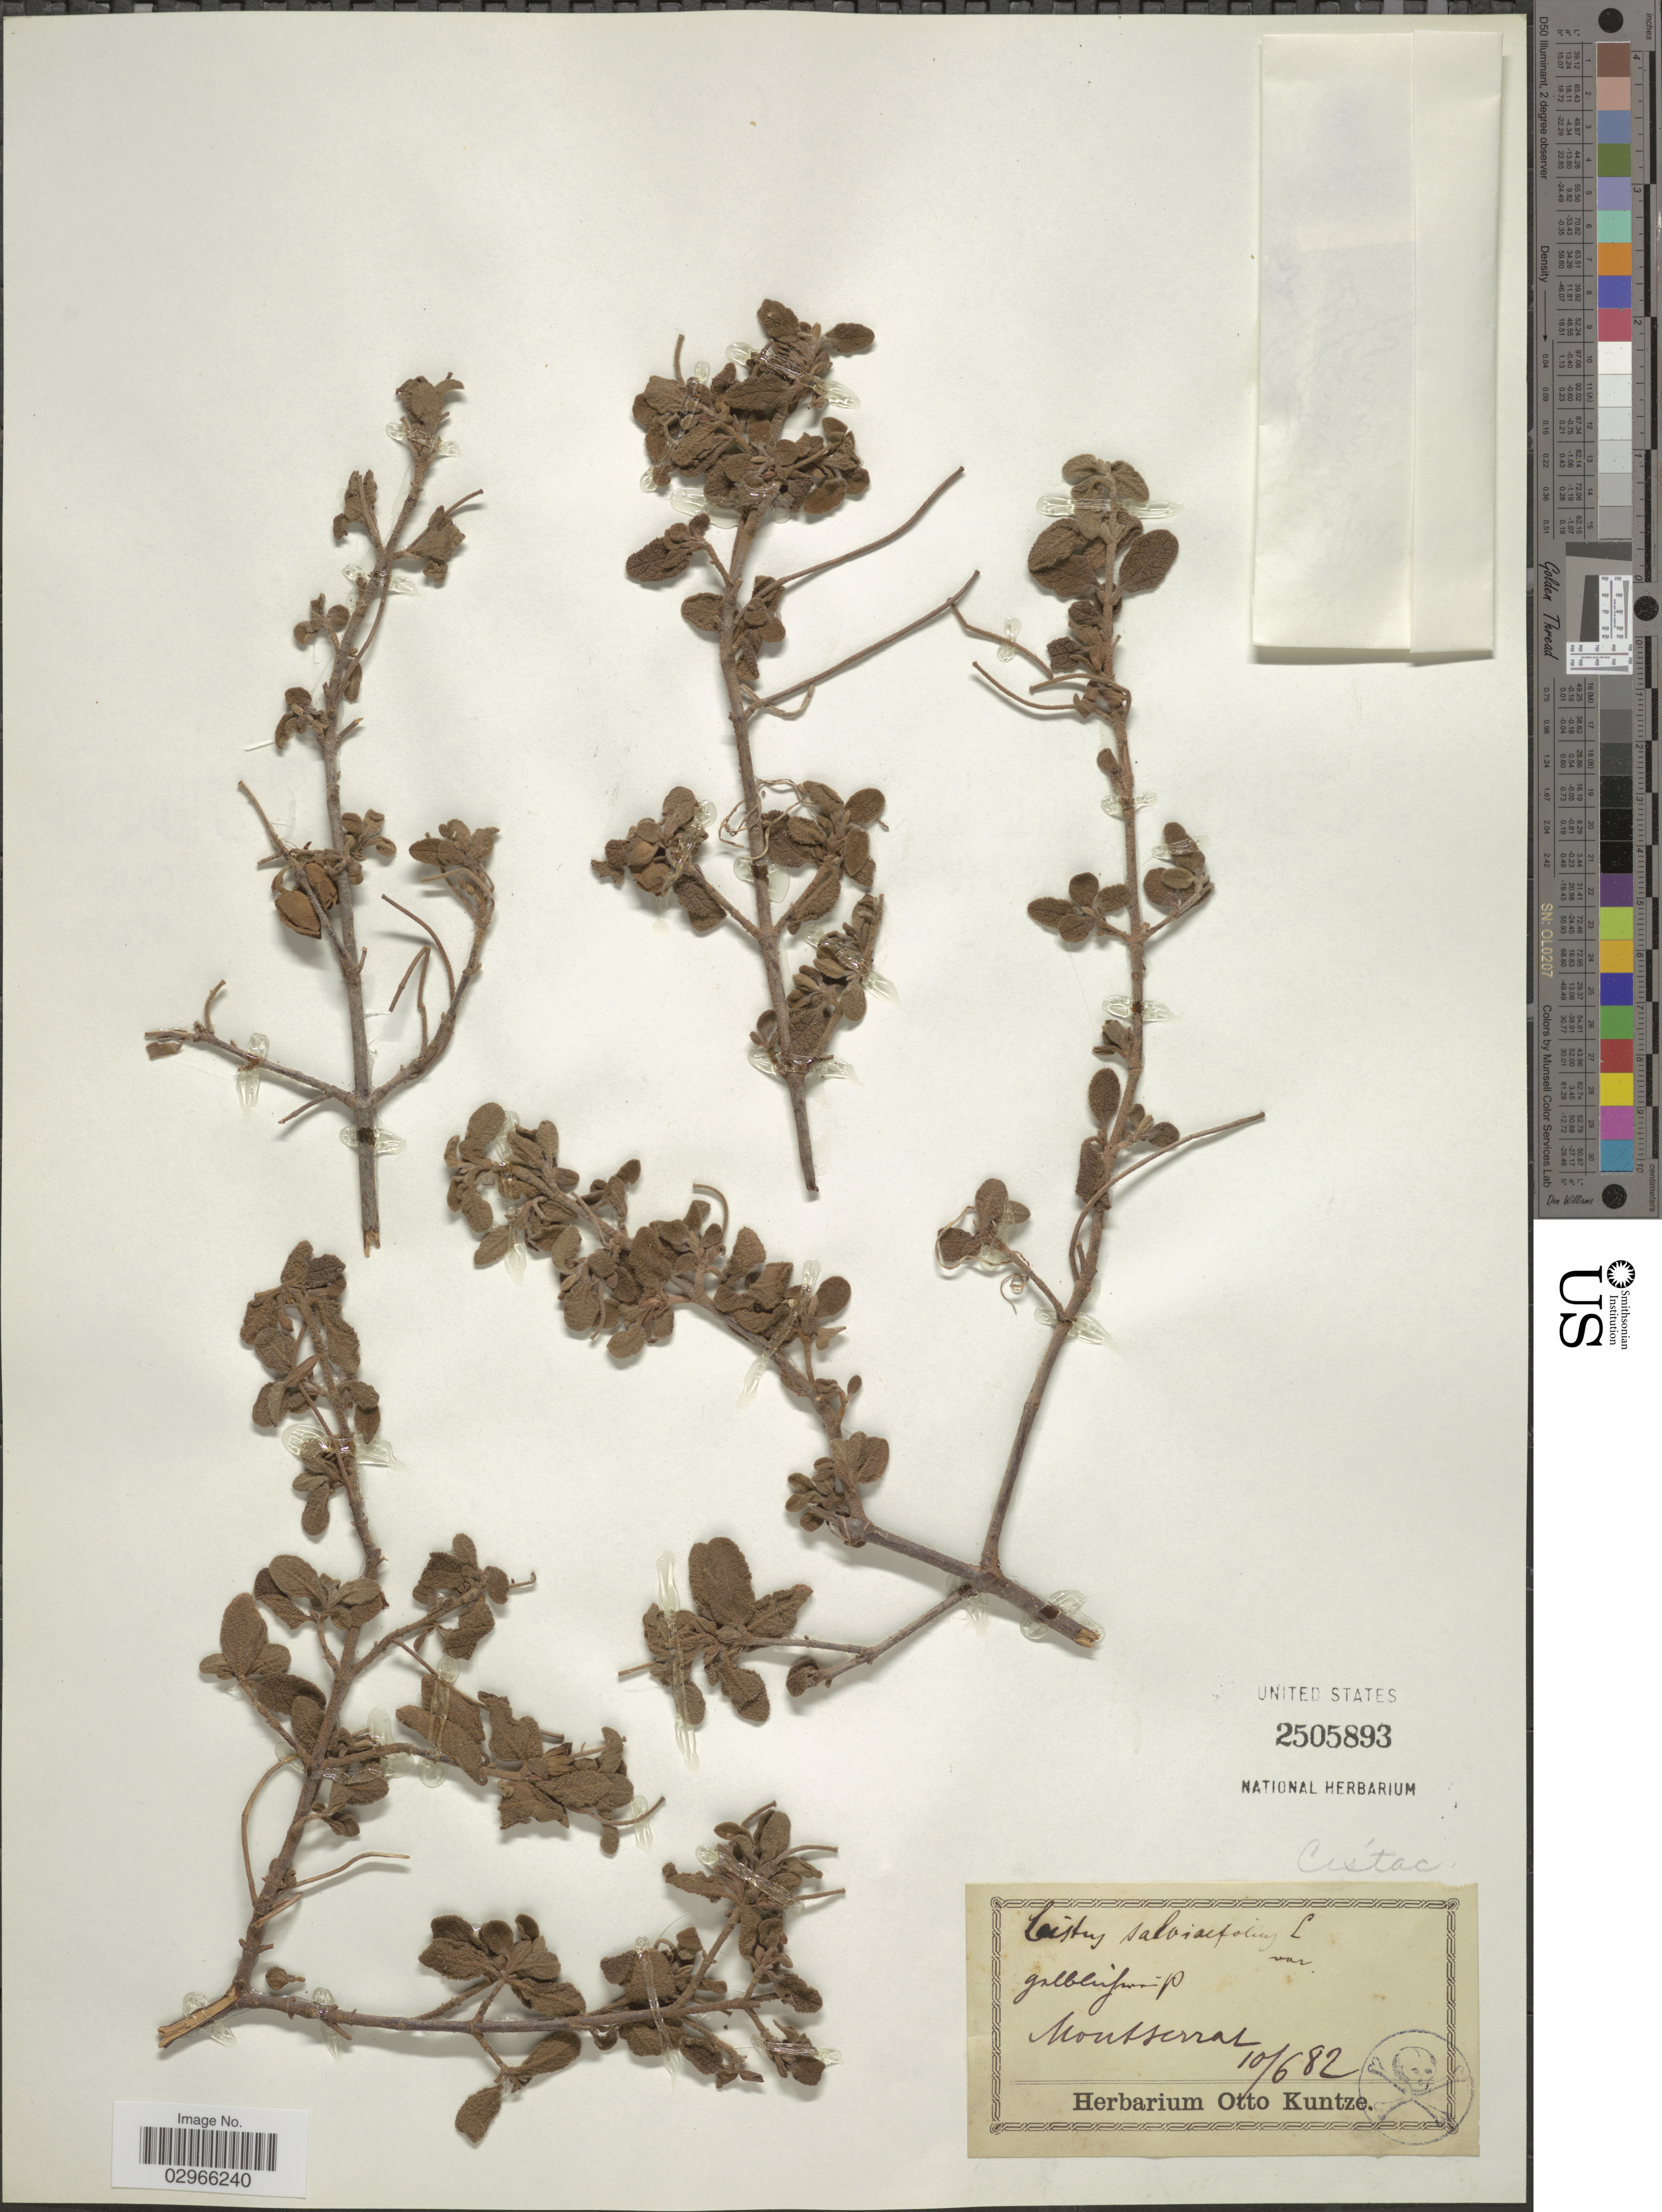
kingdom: Plantae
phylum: Tracheophyta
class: Magnoliopsida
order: Malvales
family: Cistaceae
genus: Cistus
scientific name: Cistus salviifolius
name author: L.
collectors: ex herb. Otto Kuntze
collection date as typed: Transcribed d/m/y: 10/6/82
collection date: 1882-06-10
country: Spain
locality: Montserrat.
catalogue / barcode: US 2505893